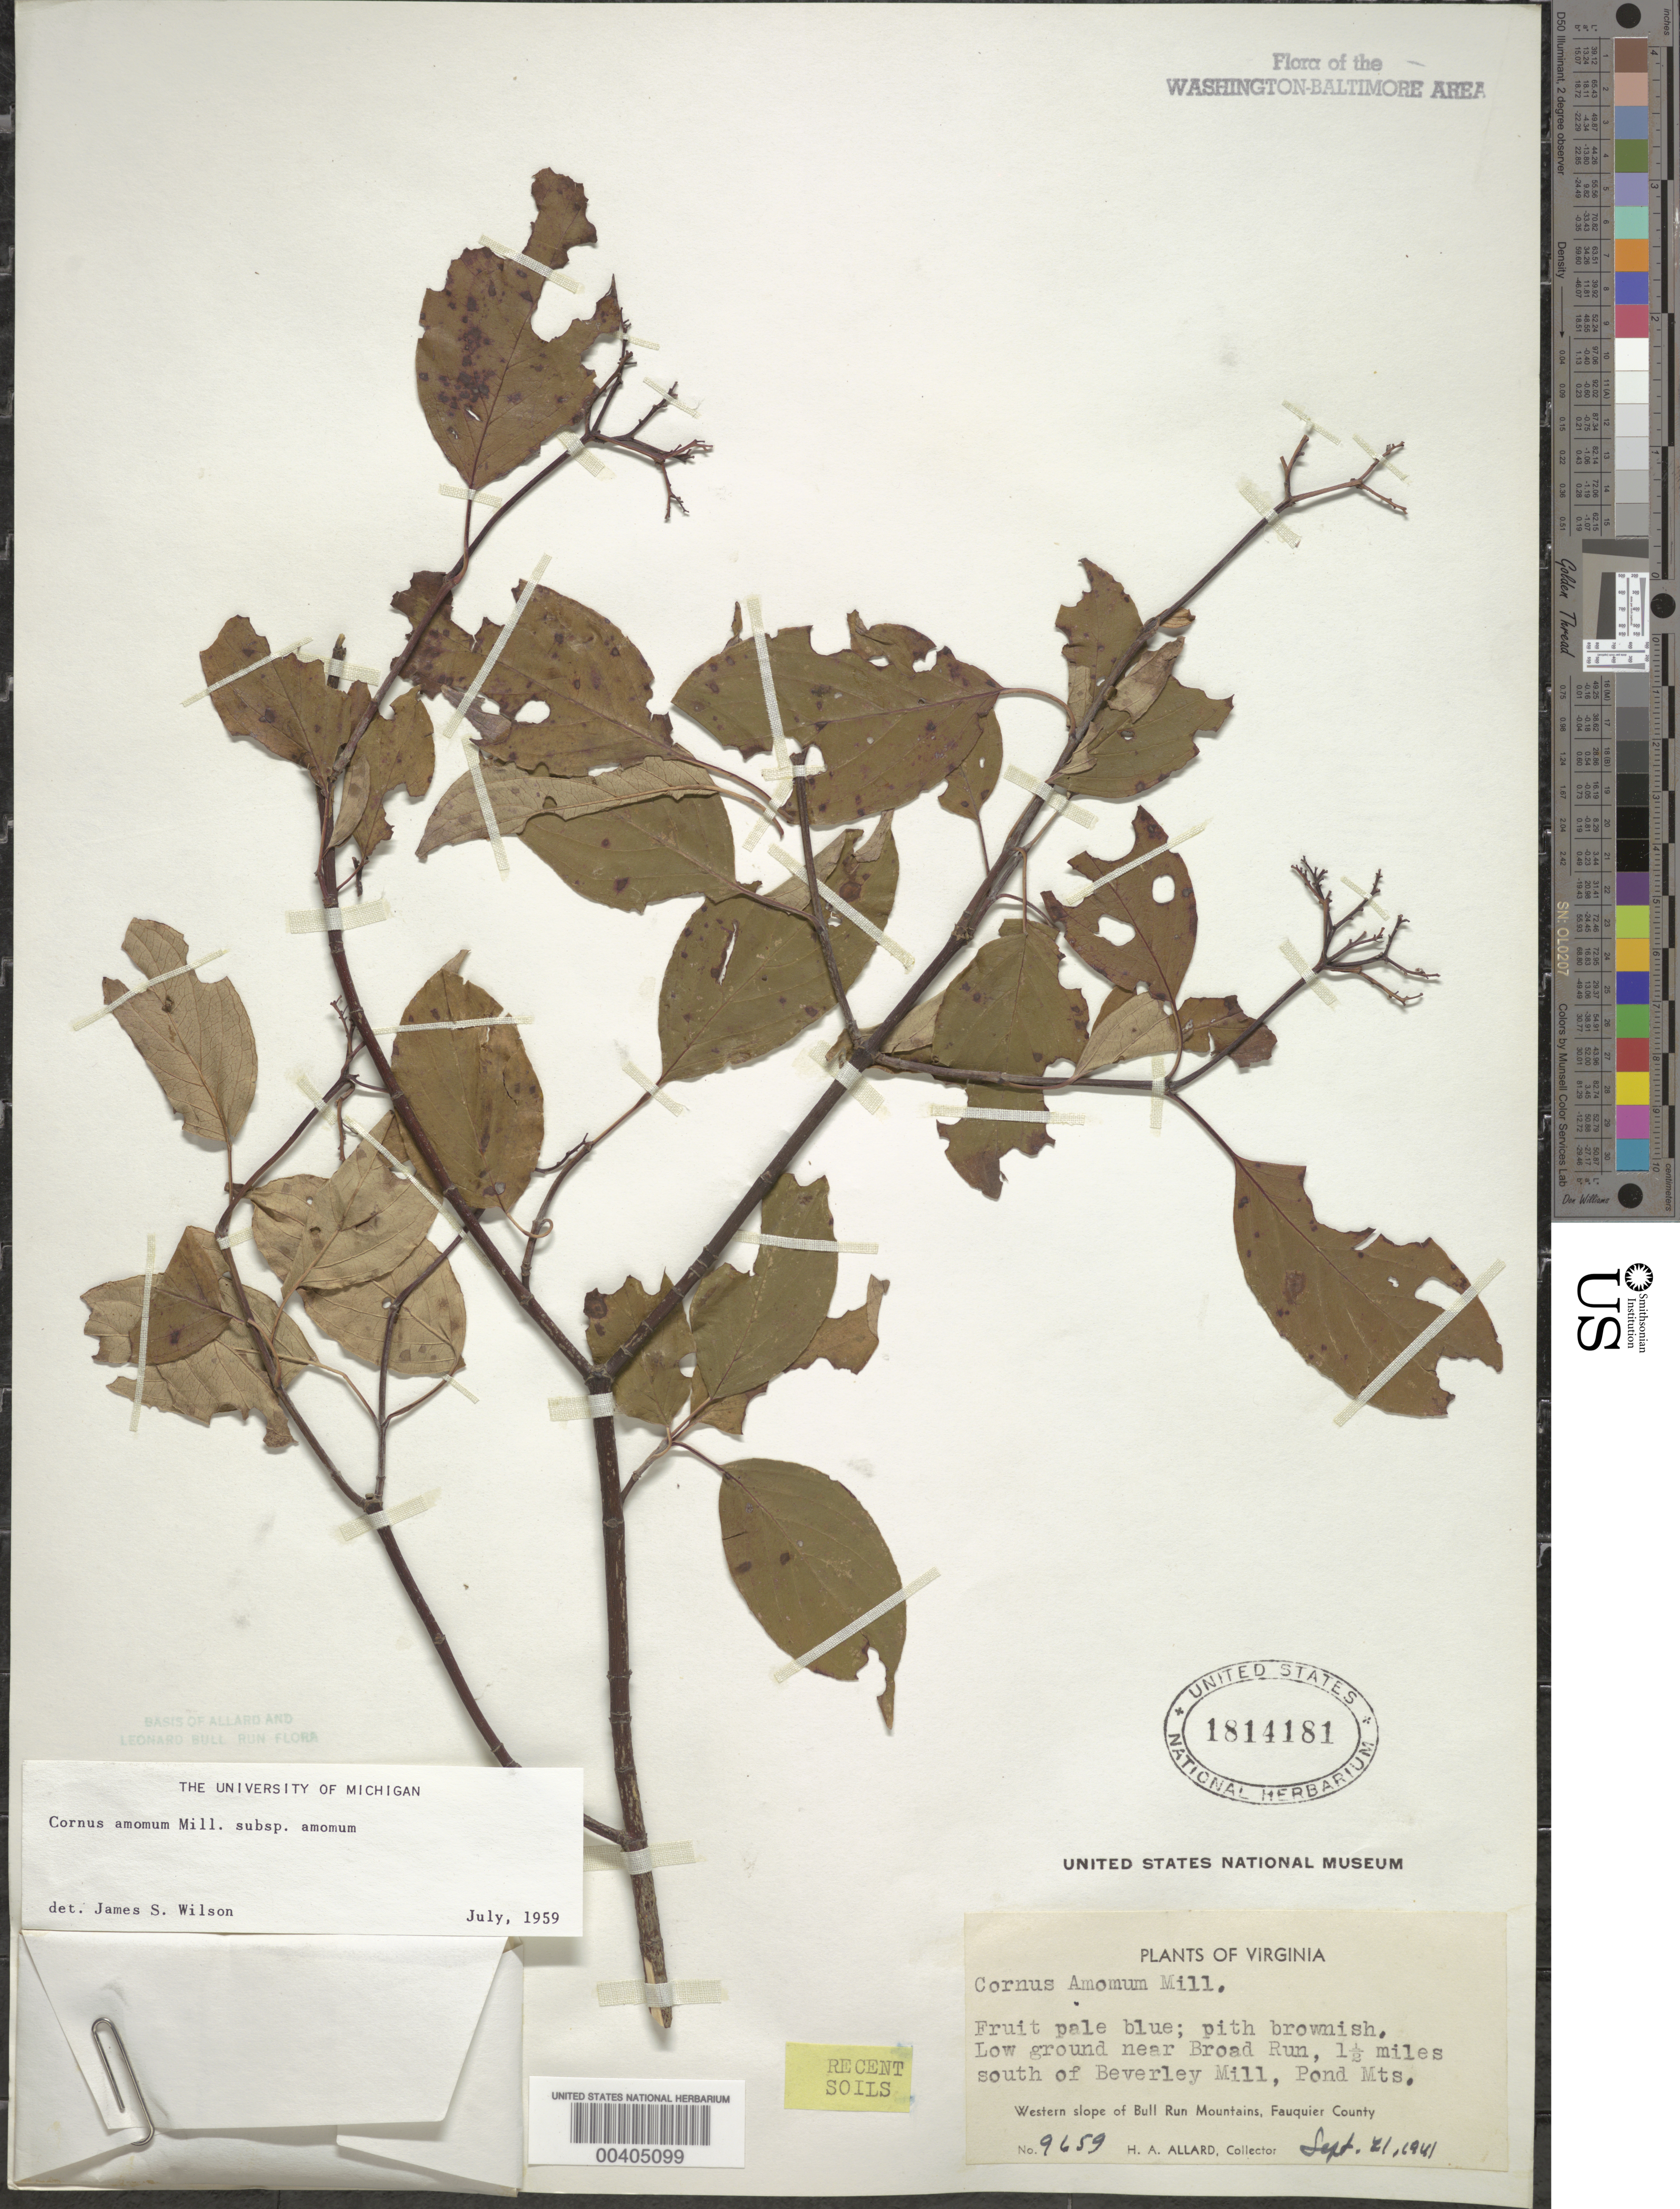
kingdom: Plantae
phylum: Tracheophyta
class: Magnoliopsida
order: Cornales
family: Cornaceae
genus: Cornus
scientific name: Cornus amomum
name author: Mill.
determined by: Wilson, J. S., (MICH), University of Michigan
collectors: H. A. Allard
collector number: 9659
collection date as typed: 21 Sep 1941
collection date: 1941-09-21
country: United States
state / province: Virginia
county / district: Fauquier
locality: Near Broad Run, 1.5 mi. S of Beverley Mill, Pond Mts.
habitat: Low ground, recent soils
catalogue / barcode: US 1814181